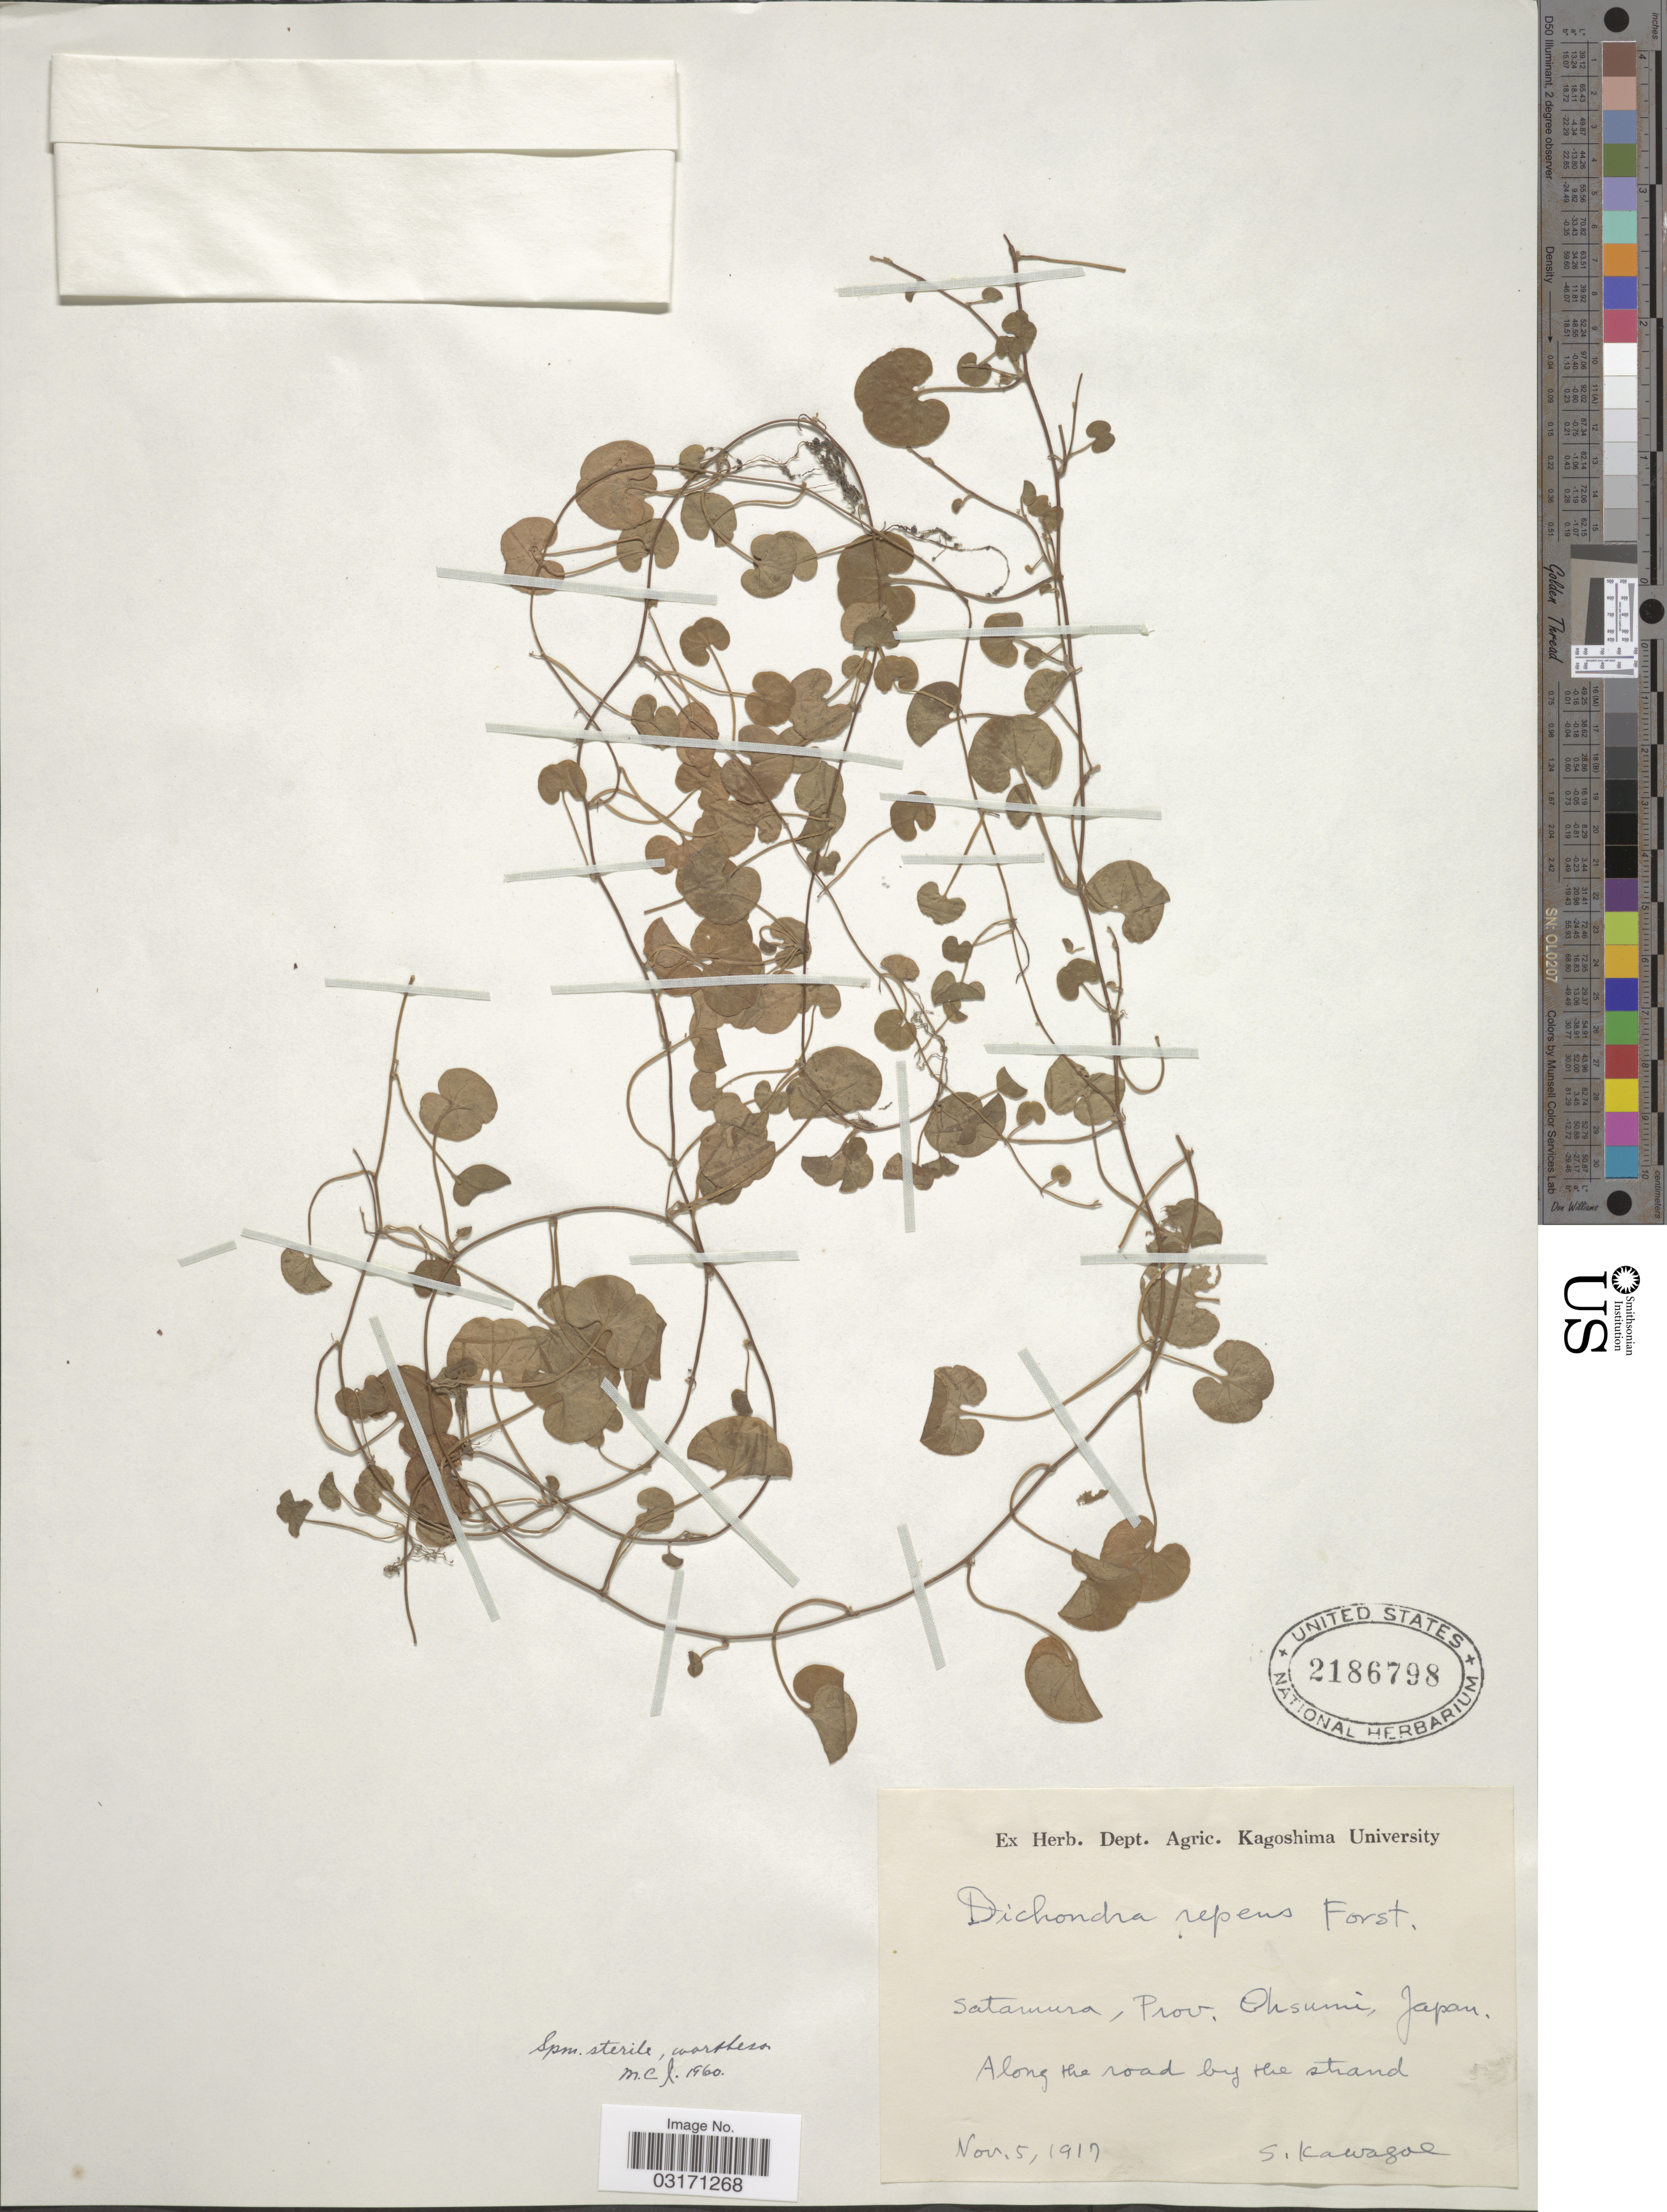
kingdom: Plantae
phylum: Tracheophyta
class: Magnoliopsida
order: Solanales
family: Convolvulaceae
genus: Dichondra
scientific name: Dichondra repens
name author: J.R. Forst. & G. Forst.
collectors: S. Kawagoe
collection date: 1917-11-05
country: Japan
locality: Satamura. Prov. Ohsumi. Along the road by the strand.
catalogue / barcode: US 2186798